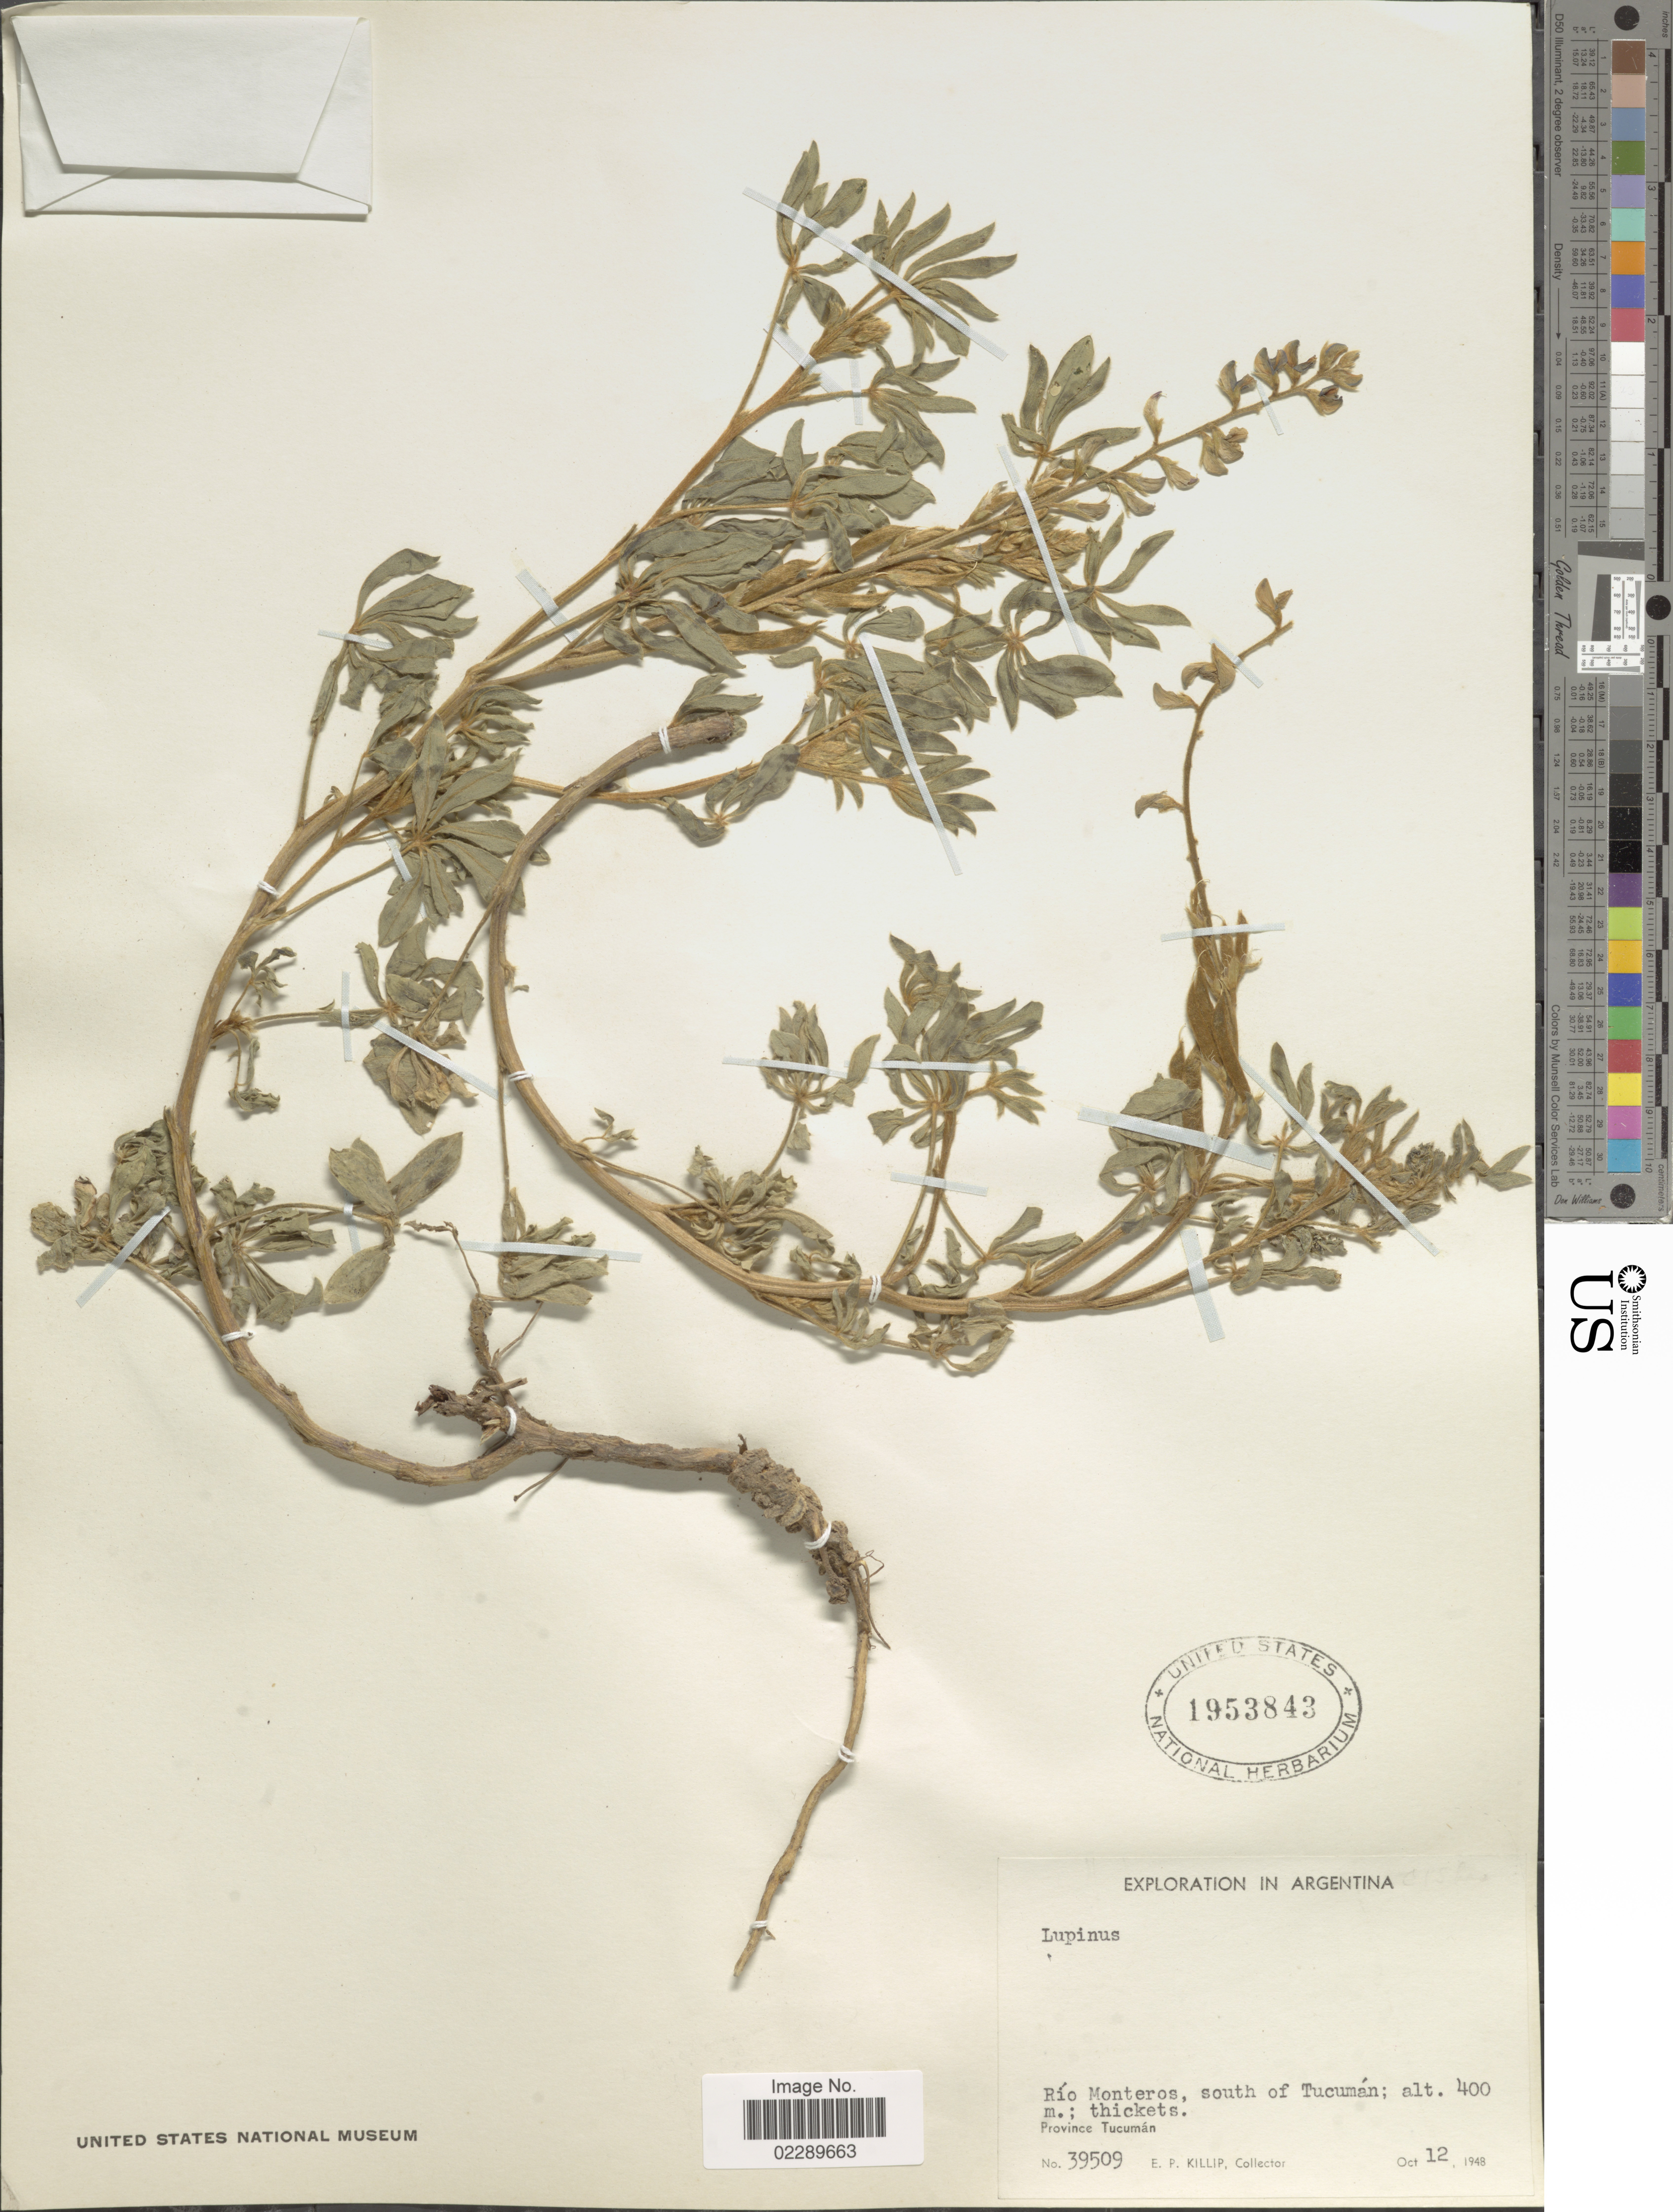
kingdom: Plantae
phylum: Tracheophyta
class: Magnoliopsida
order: Fabales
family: Fabaceae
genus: Lupinus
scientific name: Lupinus sp.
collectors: E. P. Killip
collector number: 39509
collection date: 1948-10-12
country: Argentina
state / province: Tucuman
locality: Río Monteros, south of Tucumán. Province Tucumán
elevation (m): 400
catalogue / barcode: US 1953843